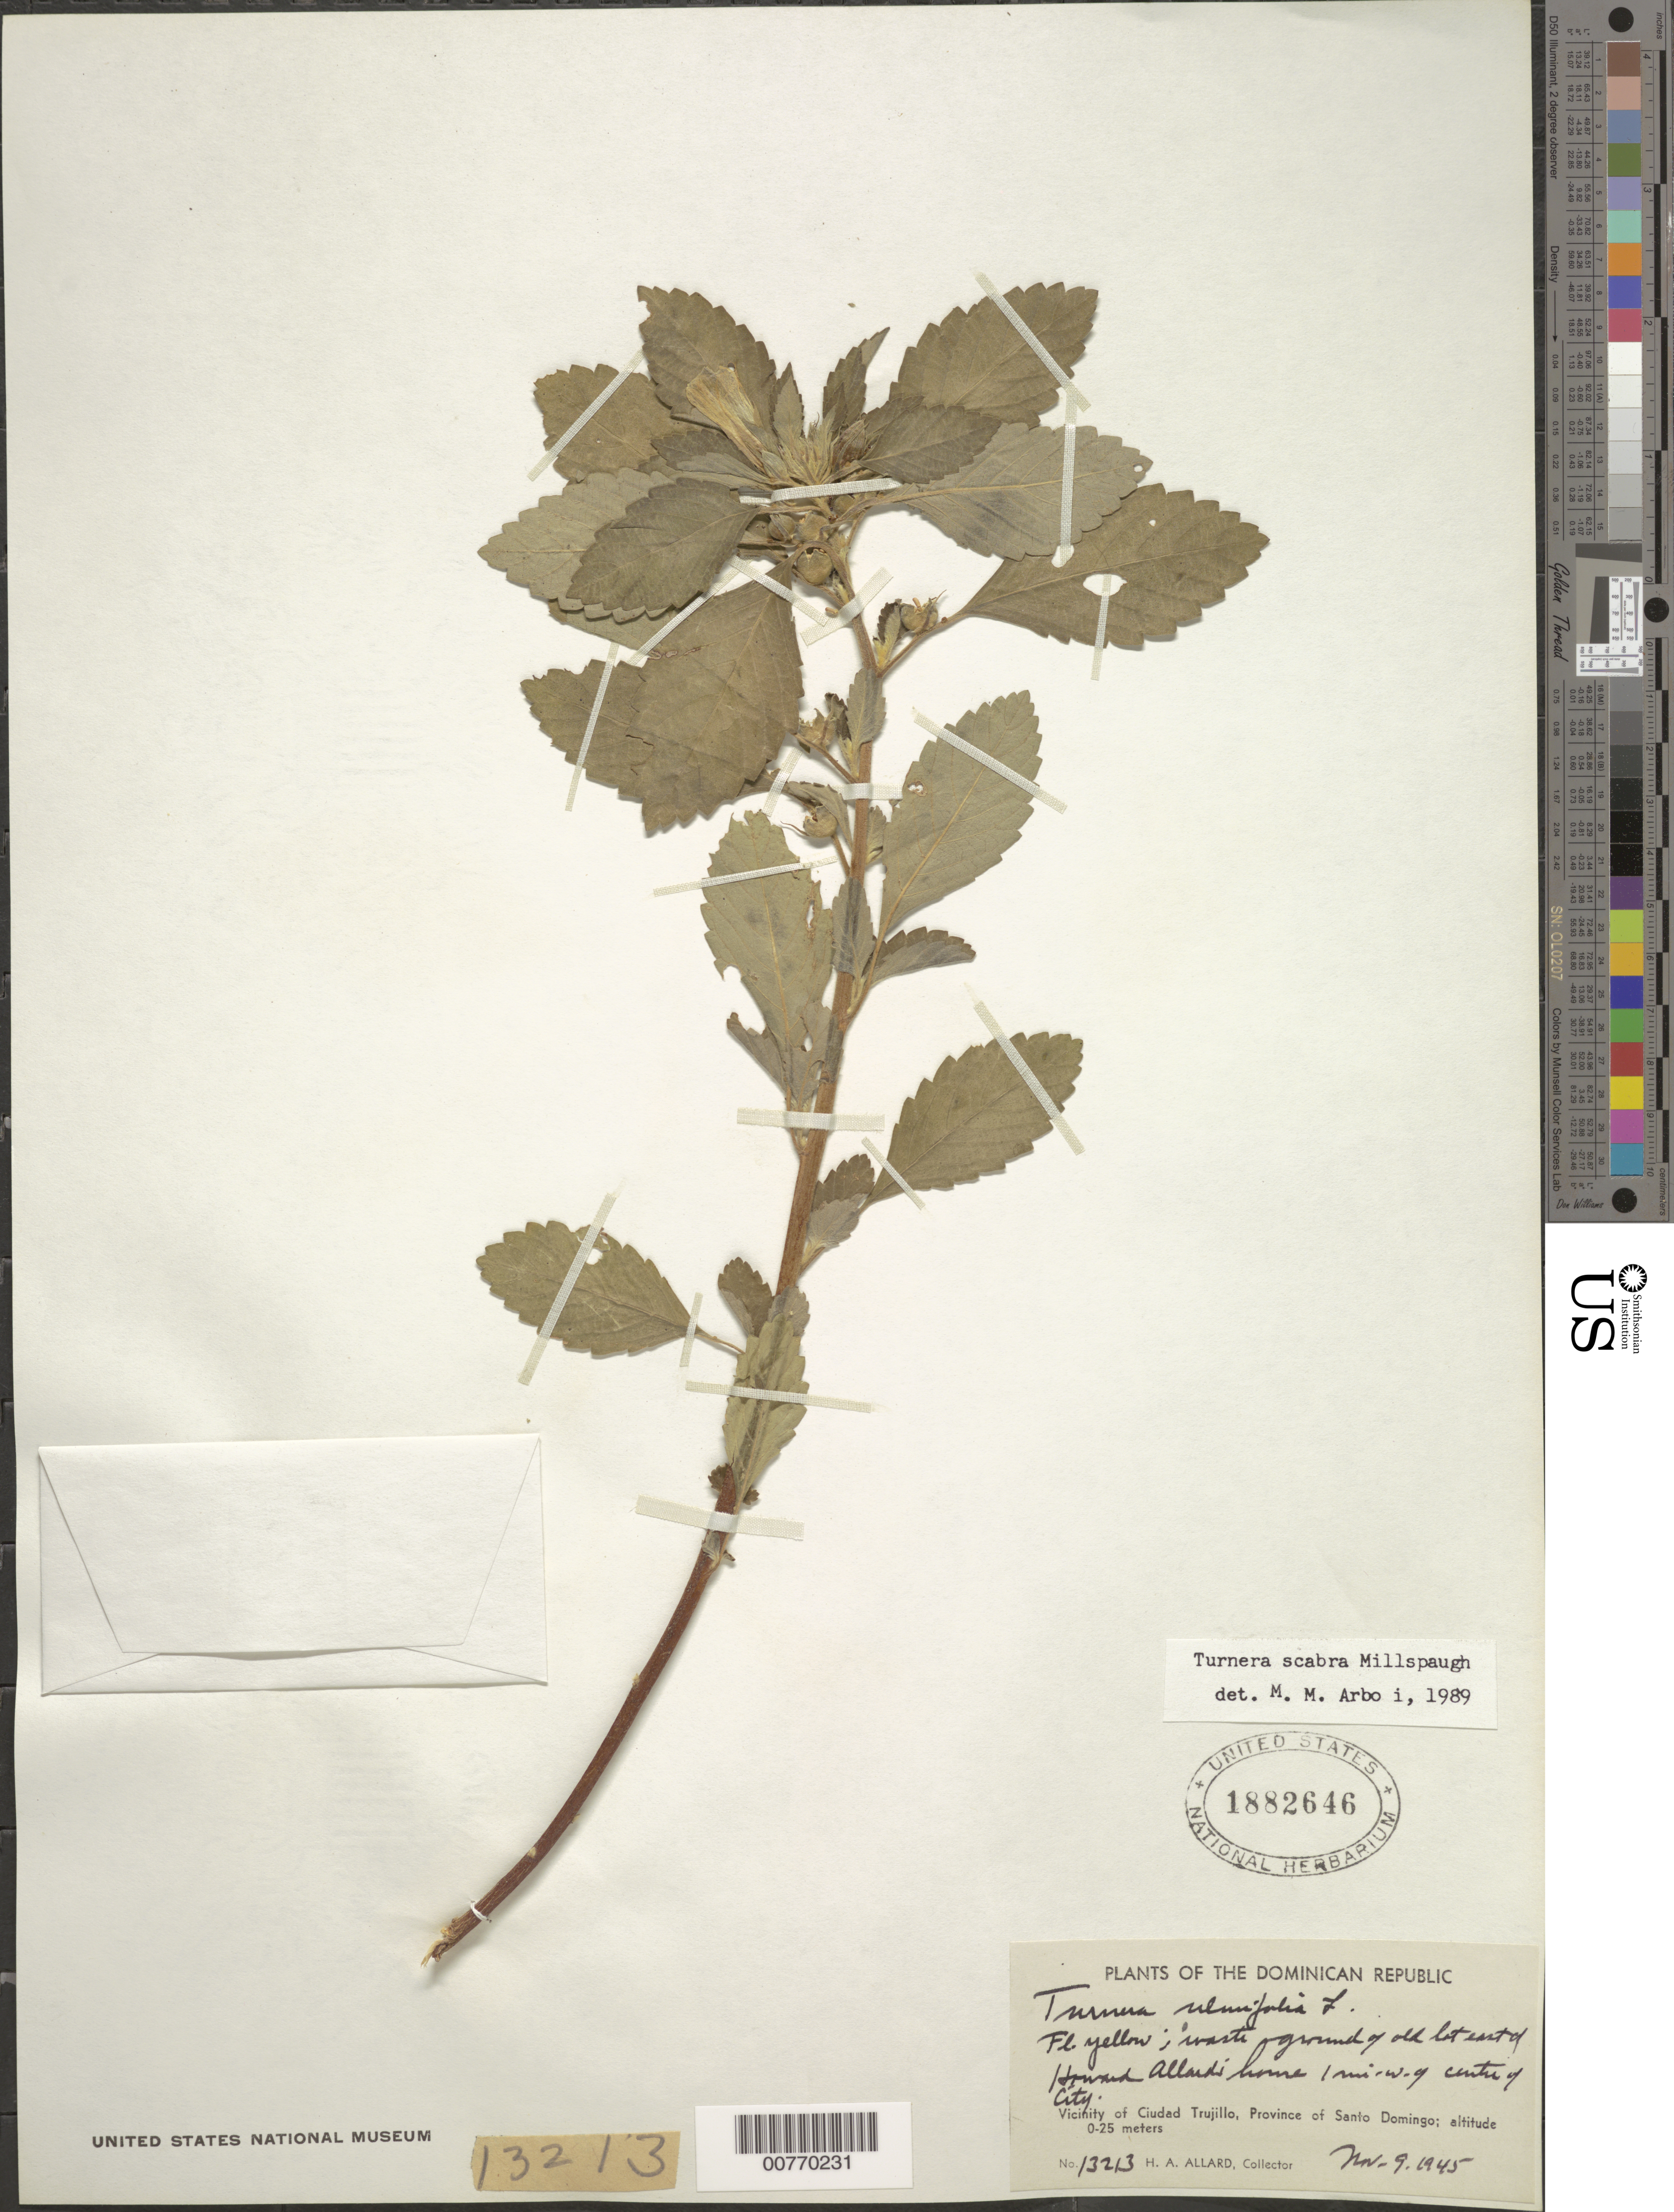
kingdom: Plantae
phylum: Tracheophyta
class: Magnoliopsida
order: Malpighiales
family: Turneraceae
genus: Turnera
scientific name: Turnera ulmifolia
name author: L.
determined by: Arbo, M. M.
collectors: H. A. Allard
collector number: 13213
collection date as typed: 09 Nov 1945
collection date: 1945-11-09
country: Dominican Republic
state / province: Santo Domingo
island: Hispaniola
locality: Vicinity of Ciudad Trujillo, east of Howard Allard's home, 1 mile west of center of city.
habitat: Waste ground of old lot.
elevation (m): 0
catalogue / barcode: US 1882646